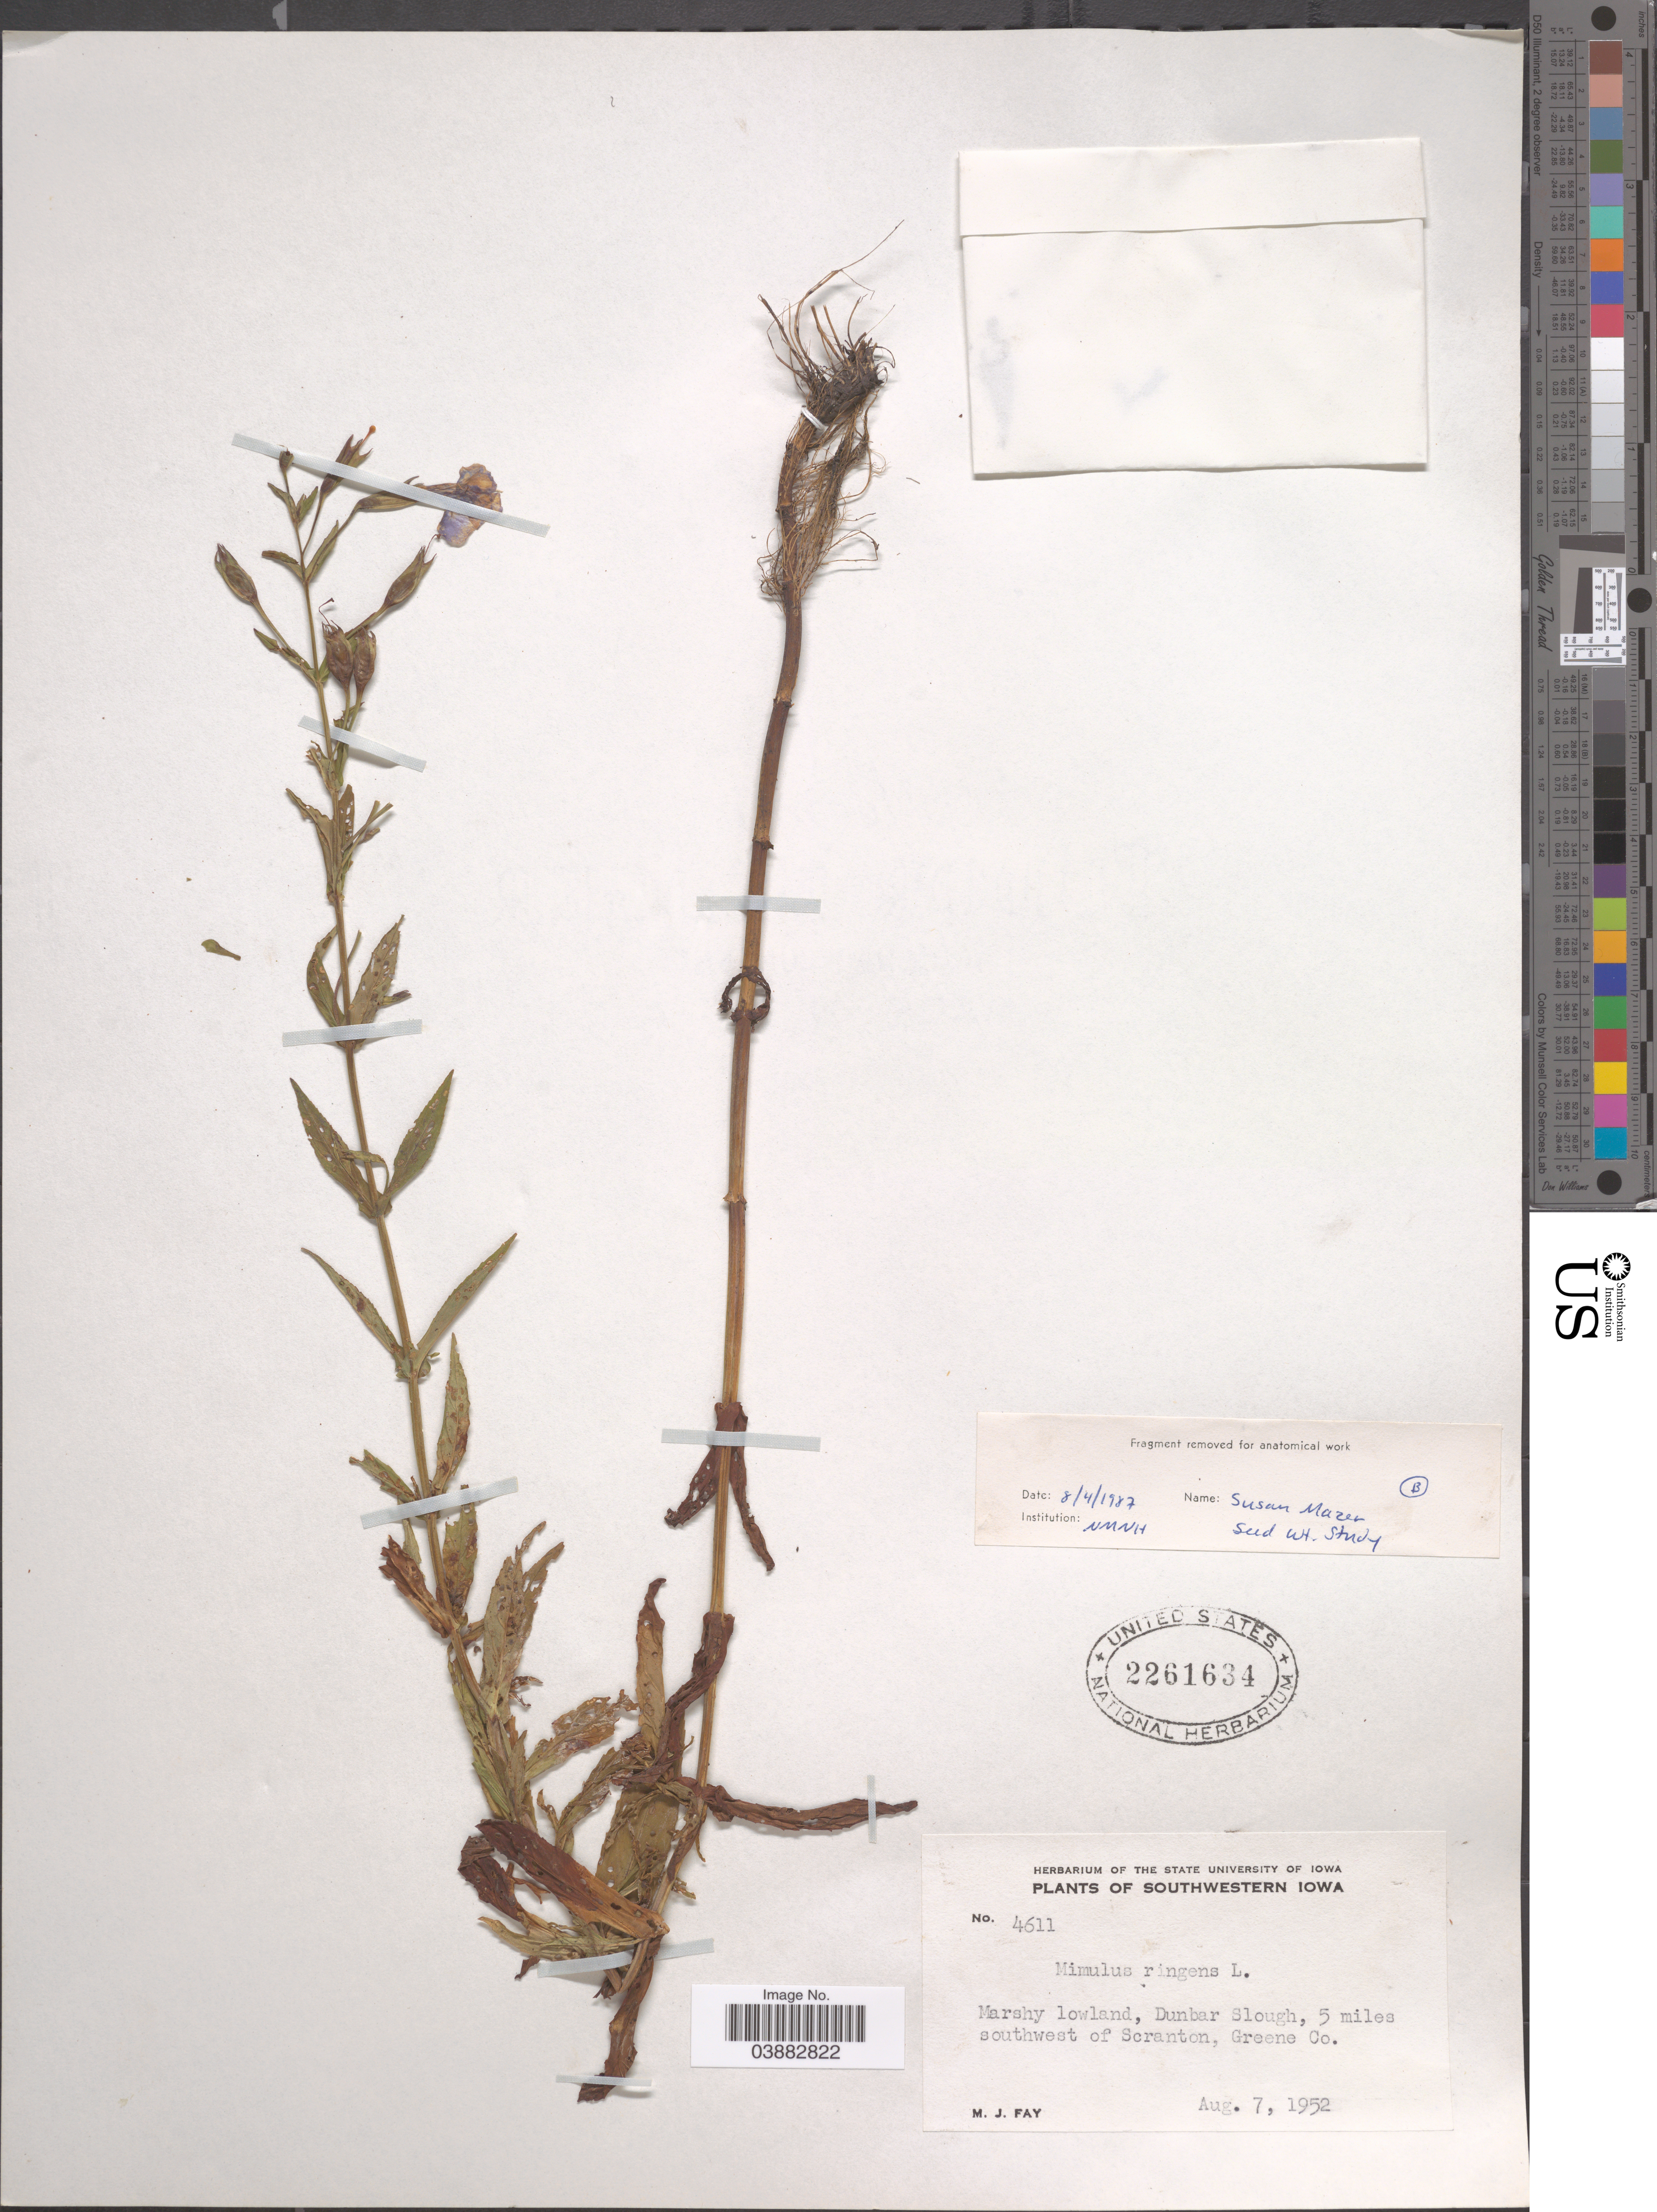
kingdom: Plantae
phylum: Tracheophyta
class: Magnoliopsida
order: Lamiales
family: Phrymaceae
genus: Mimulus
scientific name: Mimulus ringens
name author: L.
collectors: M. Fay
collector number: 4611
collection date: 1952-08-07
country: United States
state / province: Iowa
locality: Southwestern Iowa. Marshy lowland, Dunbar Slough, 5 miles southwest of Scranton, Greene Co.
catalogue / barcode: US 2261634